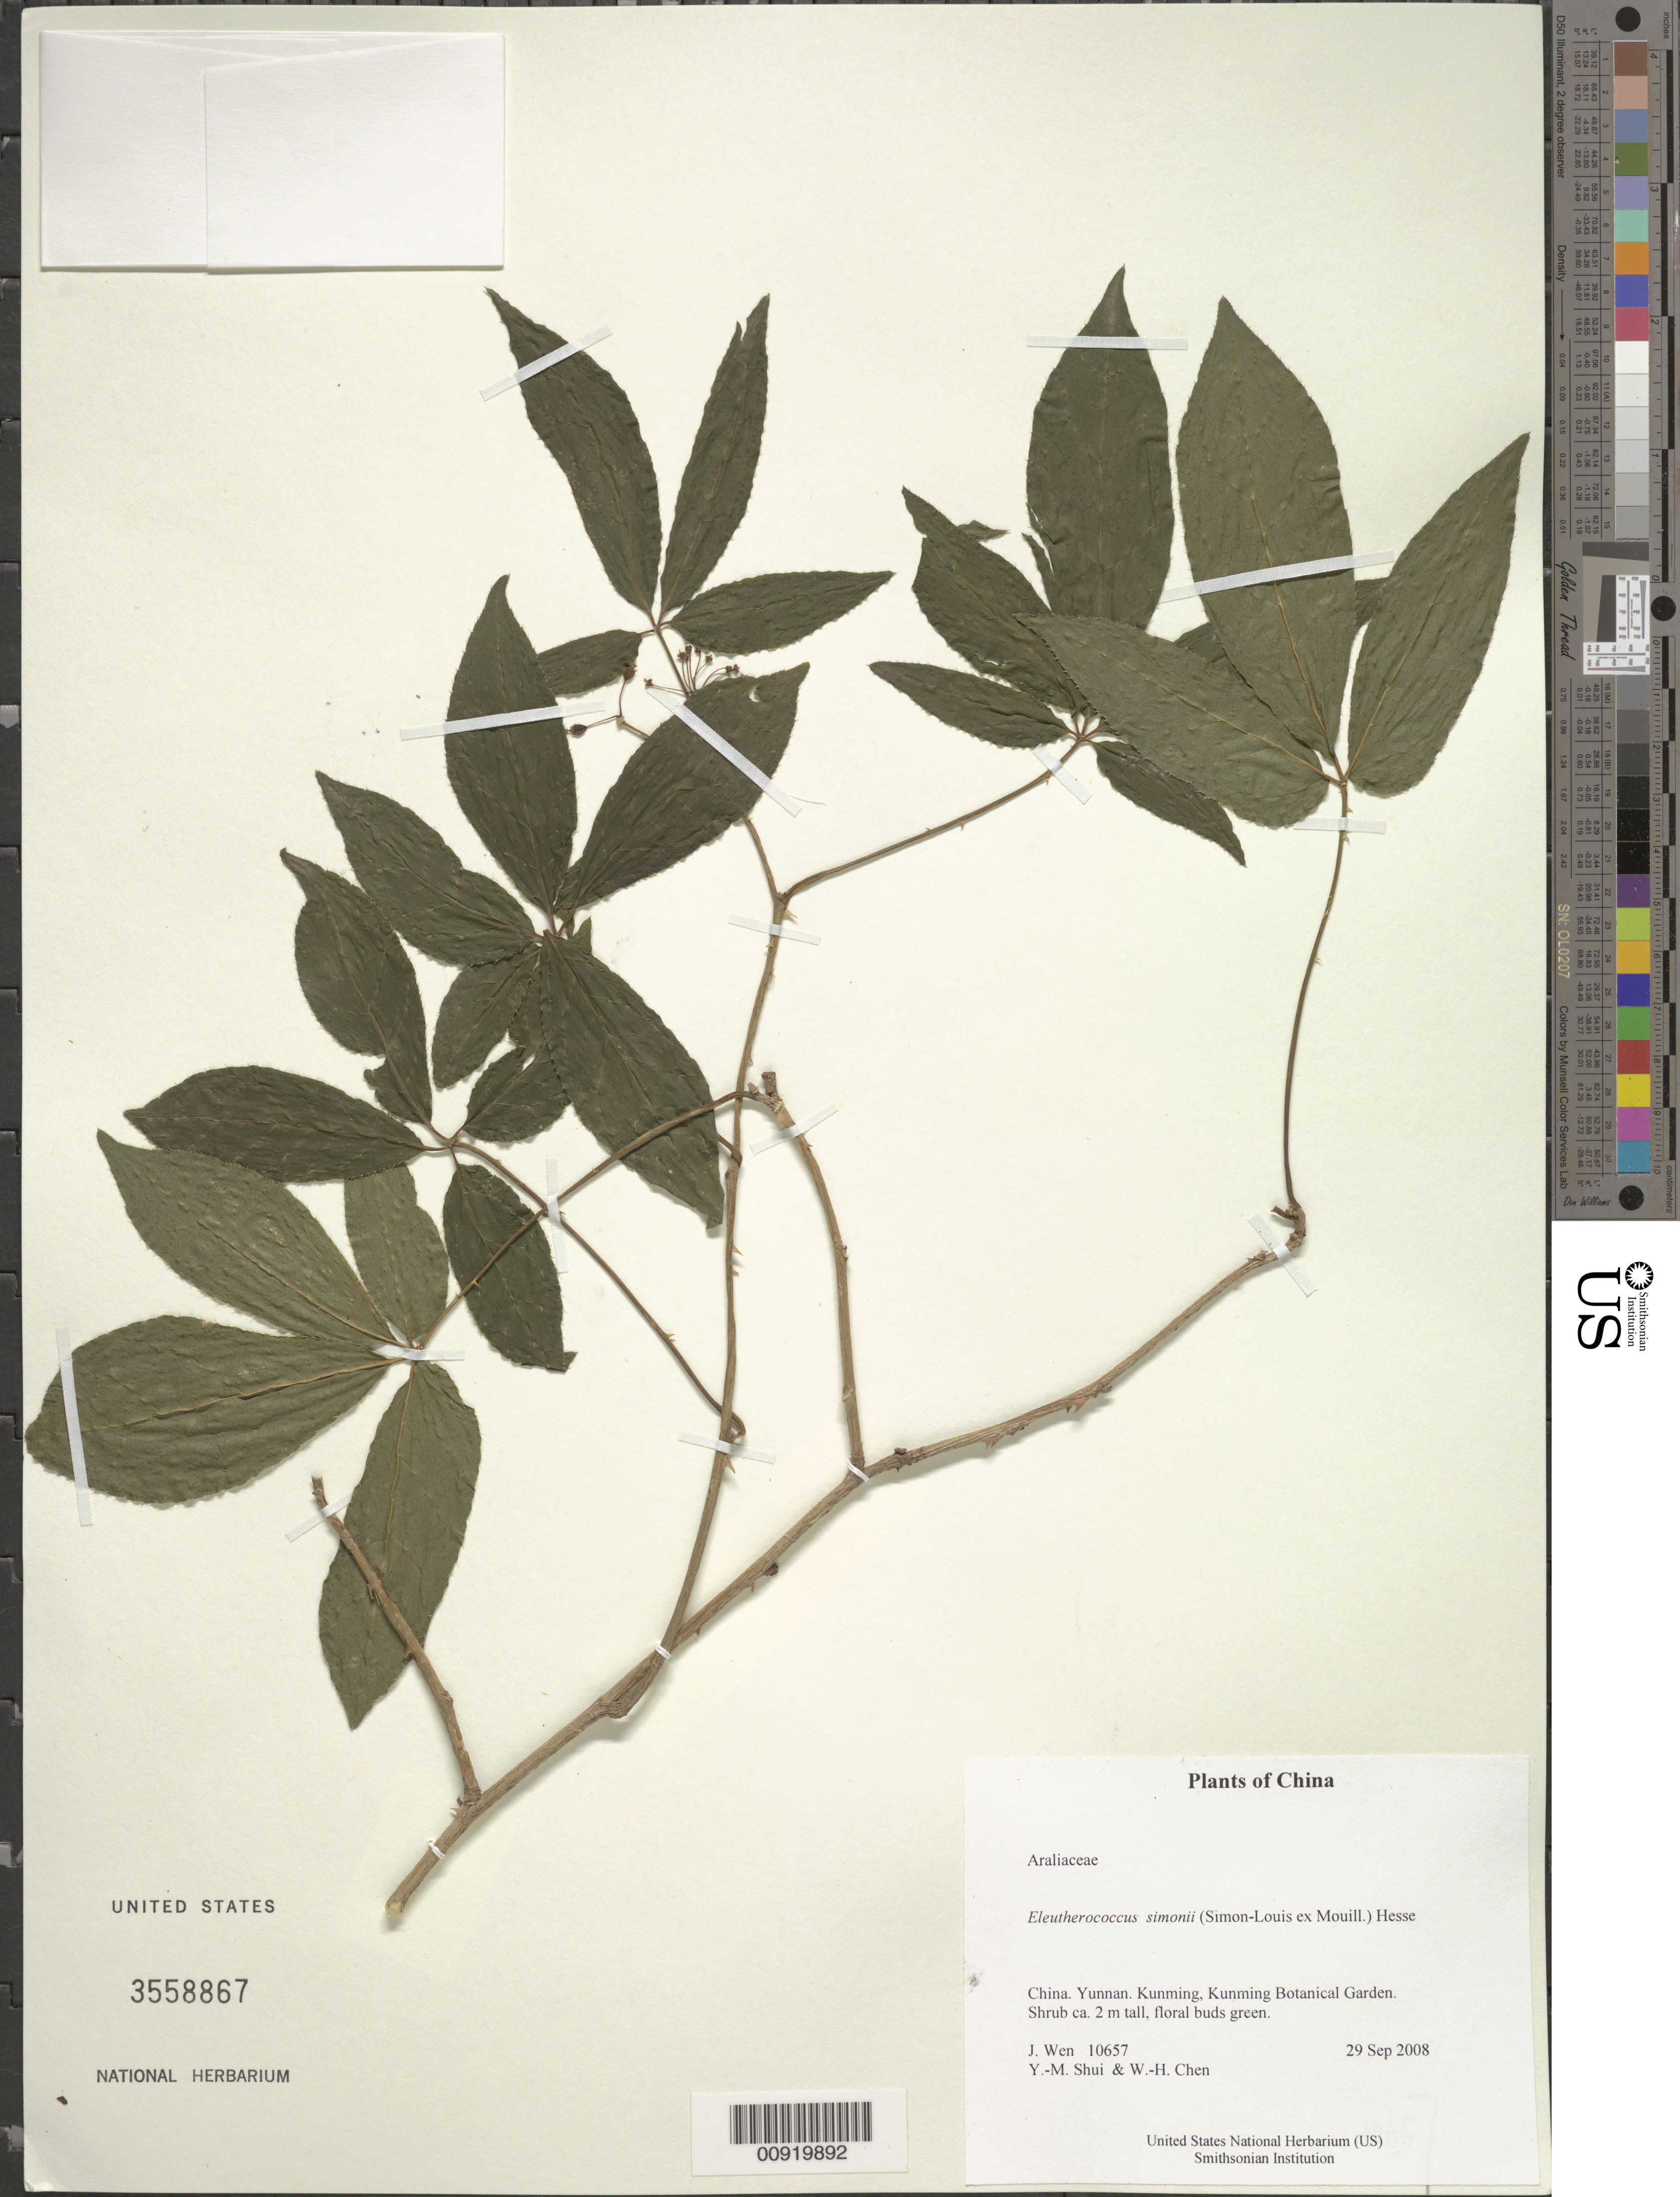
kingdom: Plantae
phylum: Tracheophyta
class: Magnoliopsida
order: Apiales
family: Araliaceae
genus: Eleutherococcus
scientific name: Eleutherococcus simonii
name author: Simon-Louis ex Mouill.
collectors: J. Wen, Y. Shui & W. Chen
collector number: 10657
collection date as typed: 29 Sep 2008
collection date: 2008-09-29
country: China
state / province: Yunnan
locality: Kunming, Kunming Botanical Garden.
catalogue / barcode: US 3558867